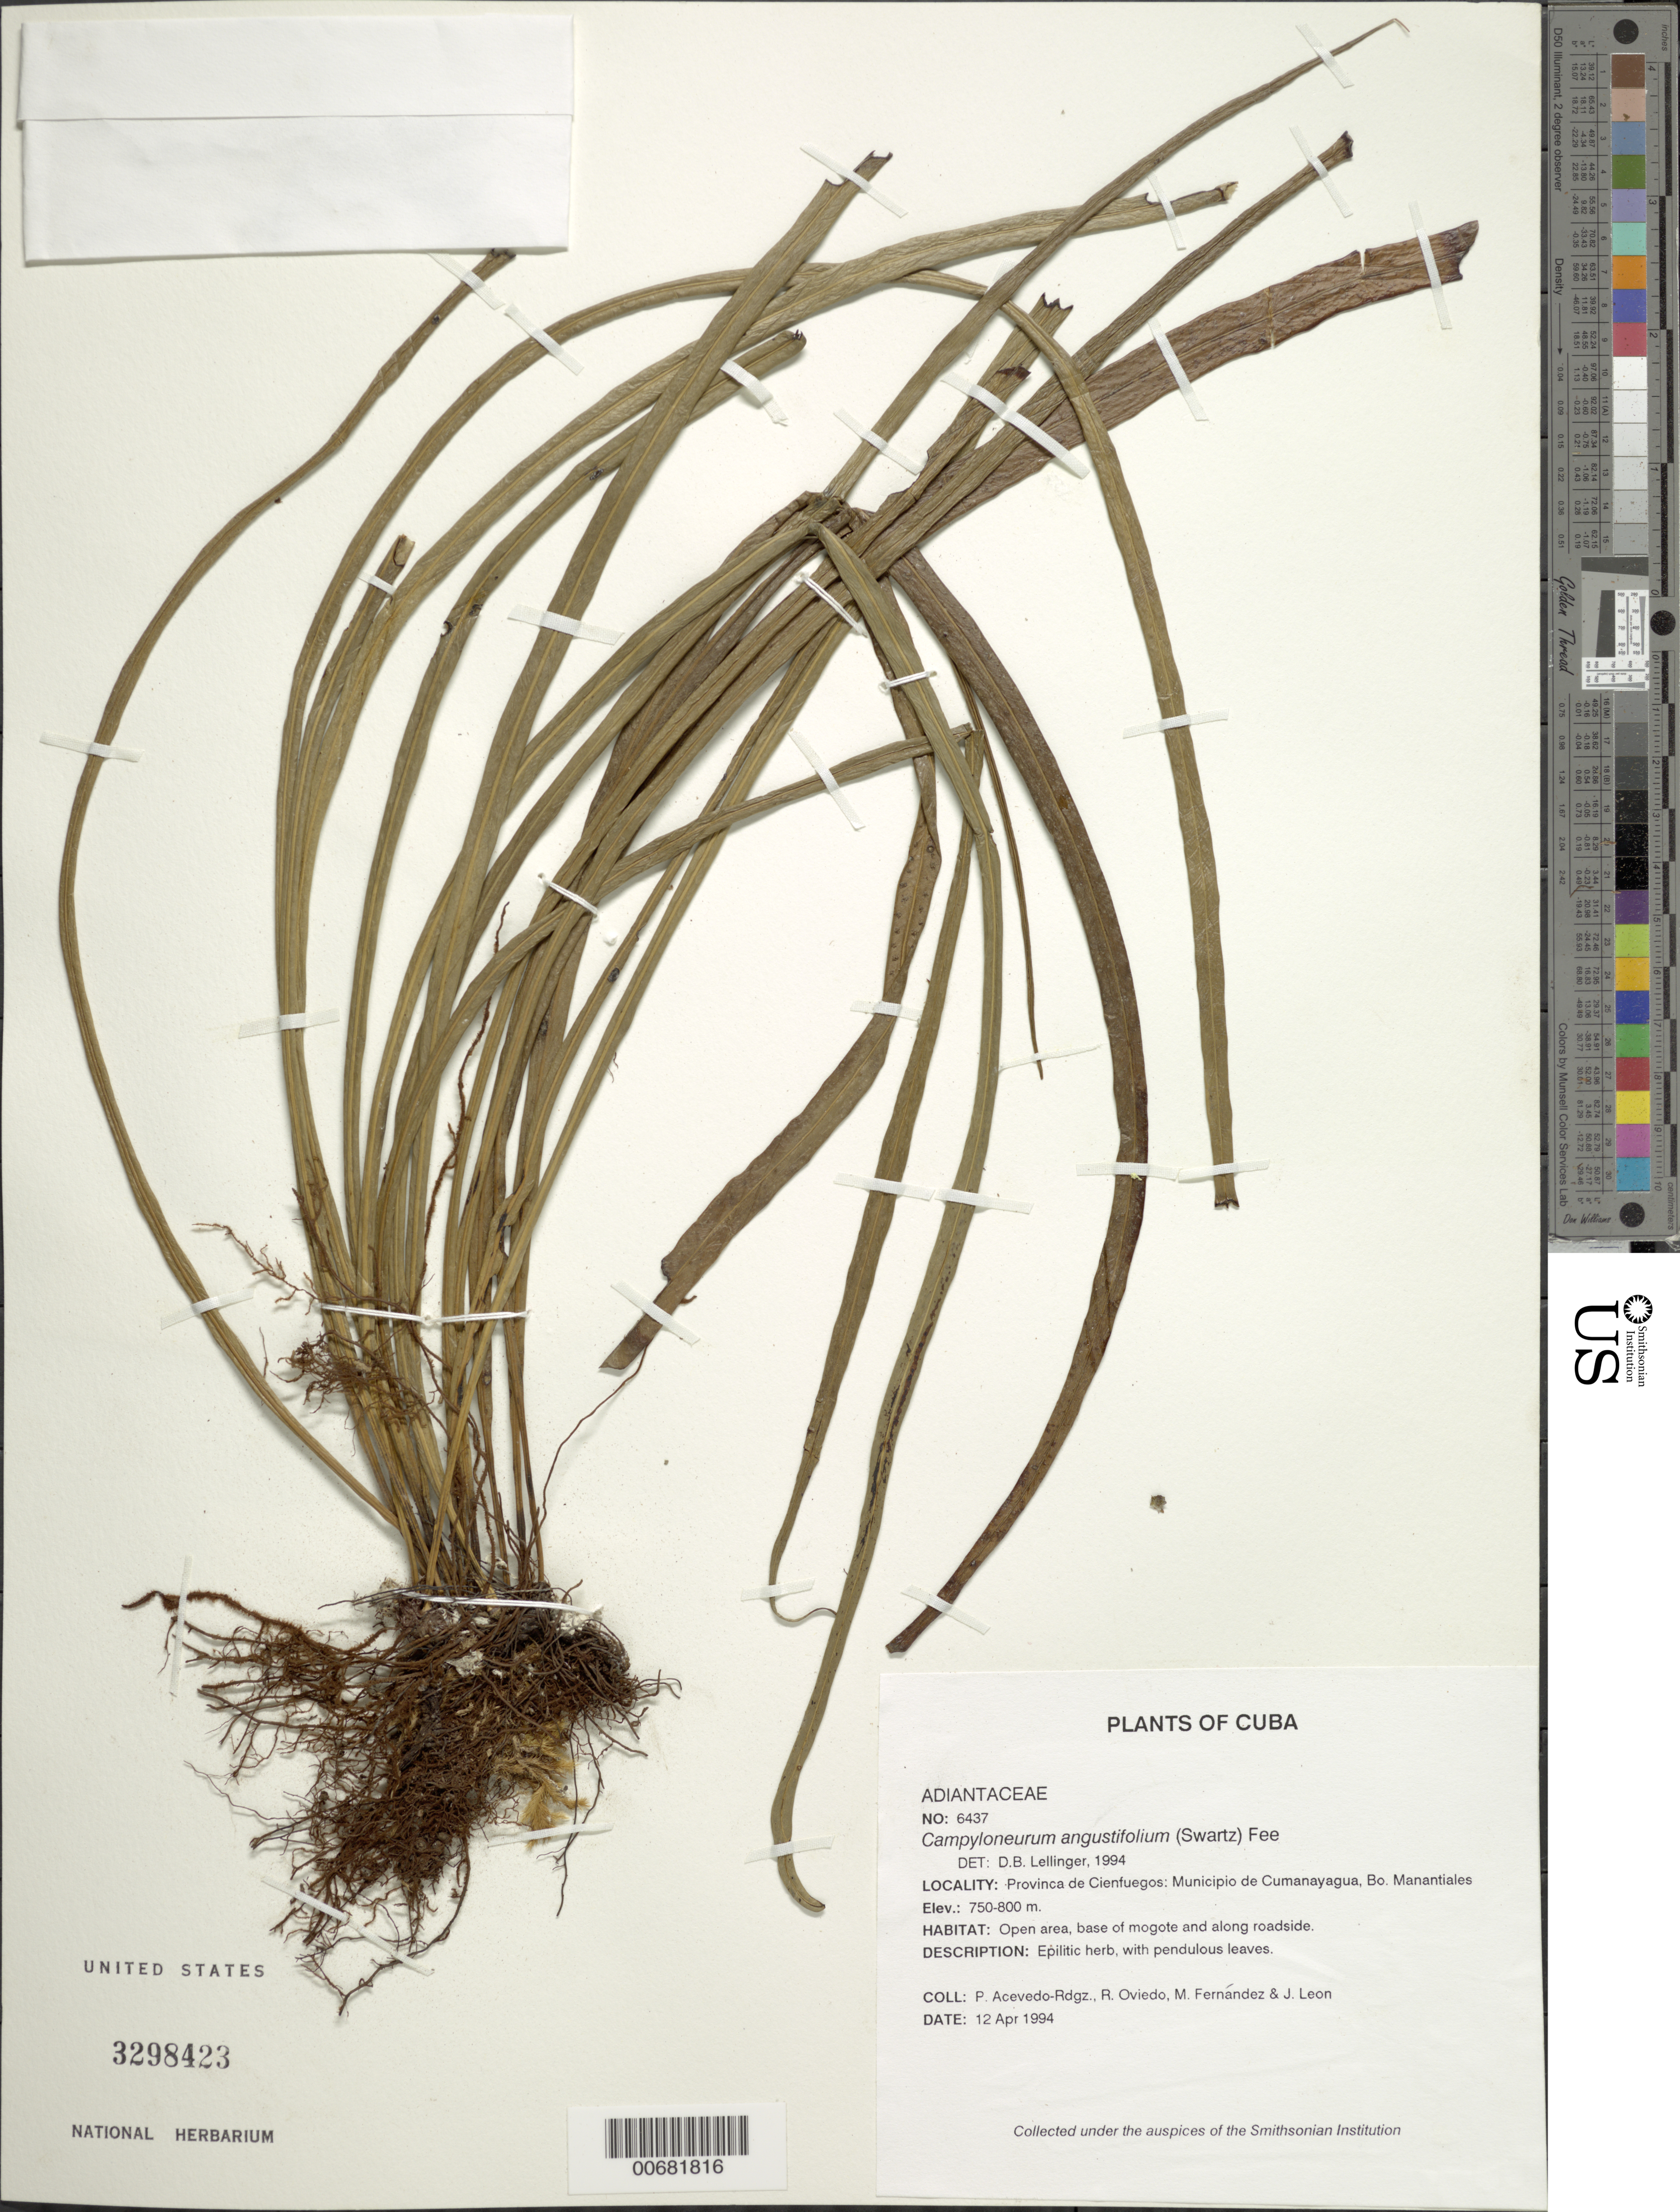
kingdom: Plantae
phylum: Tracheophyta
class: Polypodiopsida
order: Polypodiales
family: Polypodiaceae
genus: Campyloneurum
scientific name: Campyloneurum angustifolium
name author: (Sw.) Fée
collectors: P. Acevedo-Rodr., R. Oviedo, M. Fernández & J. León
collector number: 6437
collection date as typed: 12 Apr 1994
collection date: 1994-04-12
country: Cuba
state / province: Cienfuegos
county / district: Municipio de Cumanayagua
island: Cuba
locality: Bo Manantiales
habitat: Open area, base of mogote and along roadside.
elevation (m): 750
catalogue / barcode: US 3298423